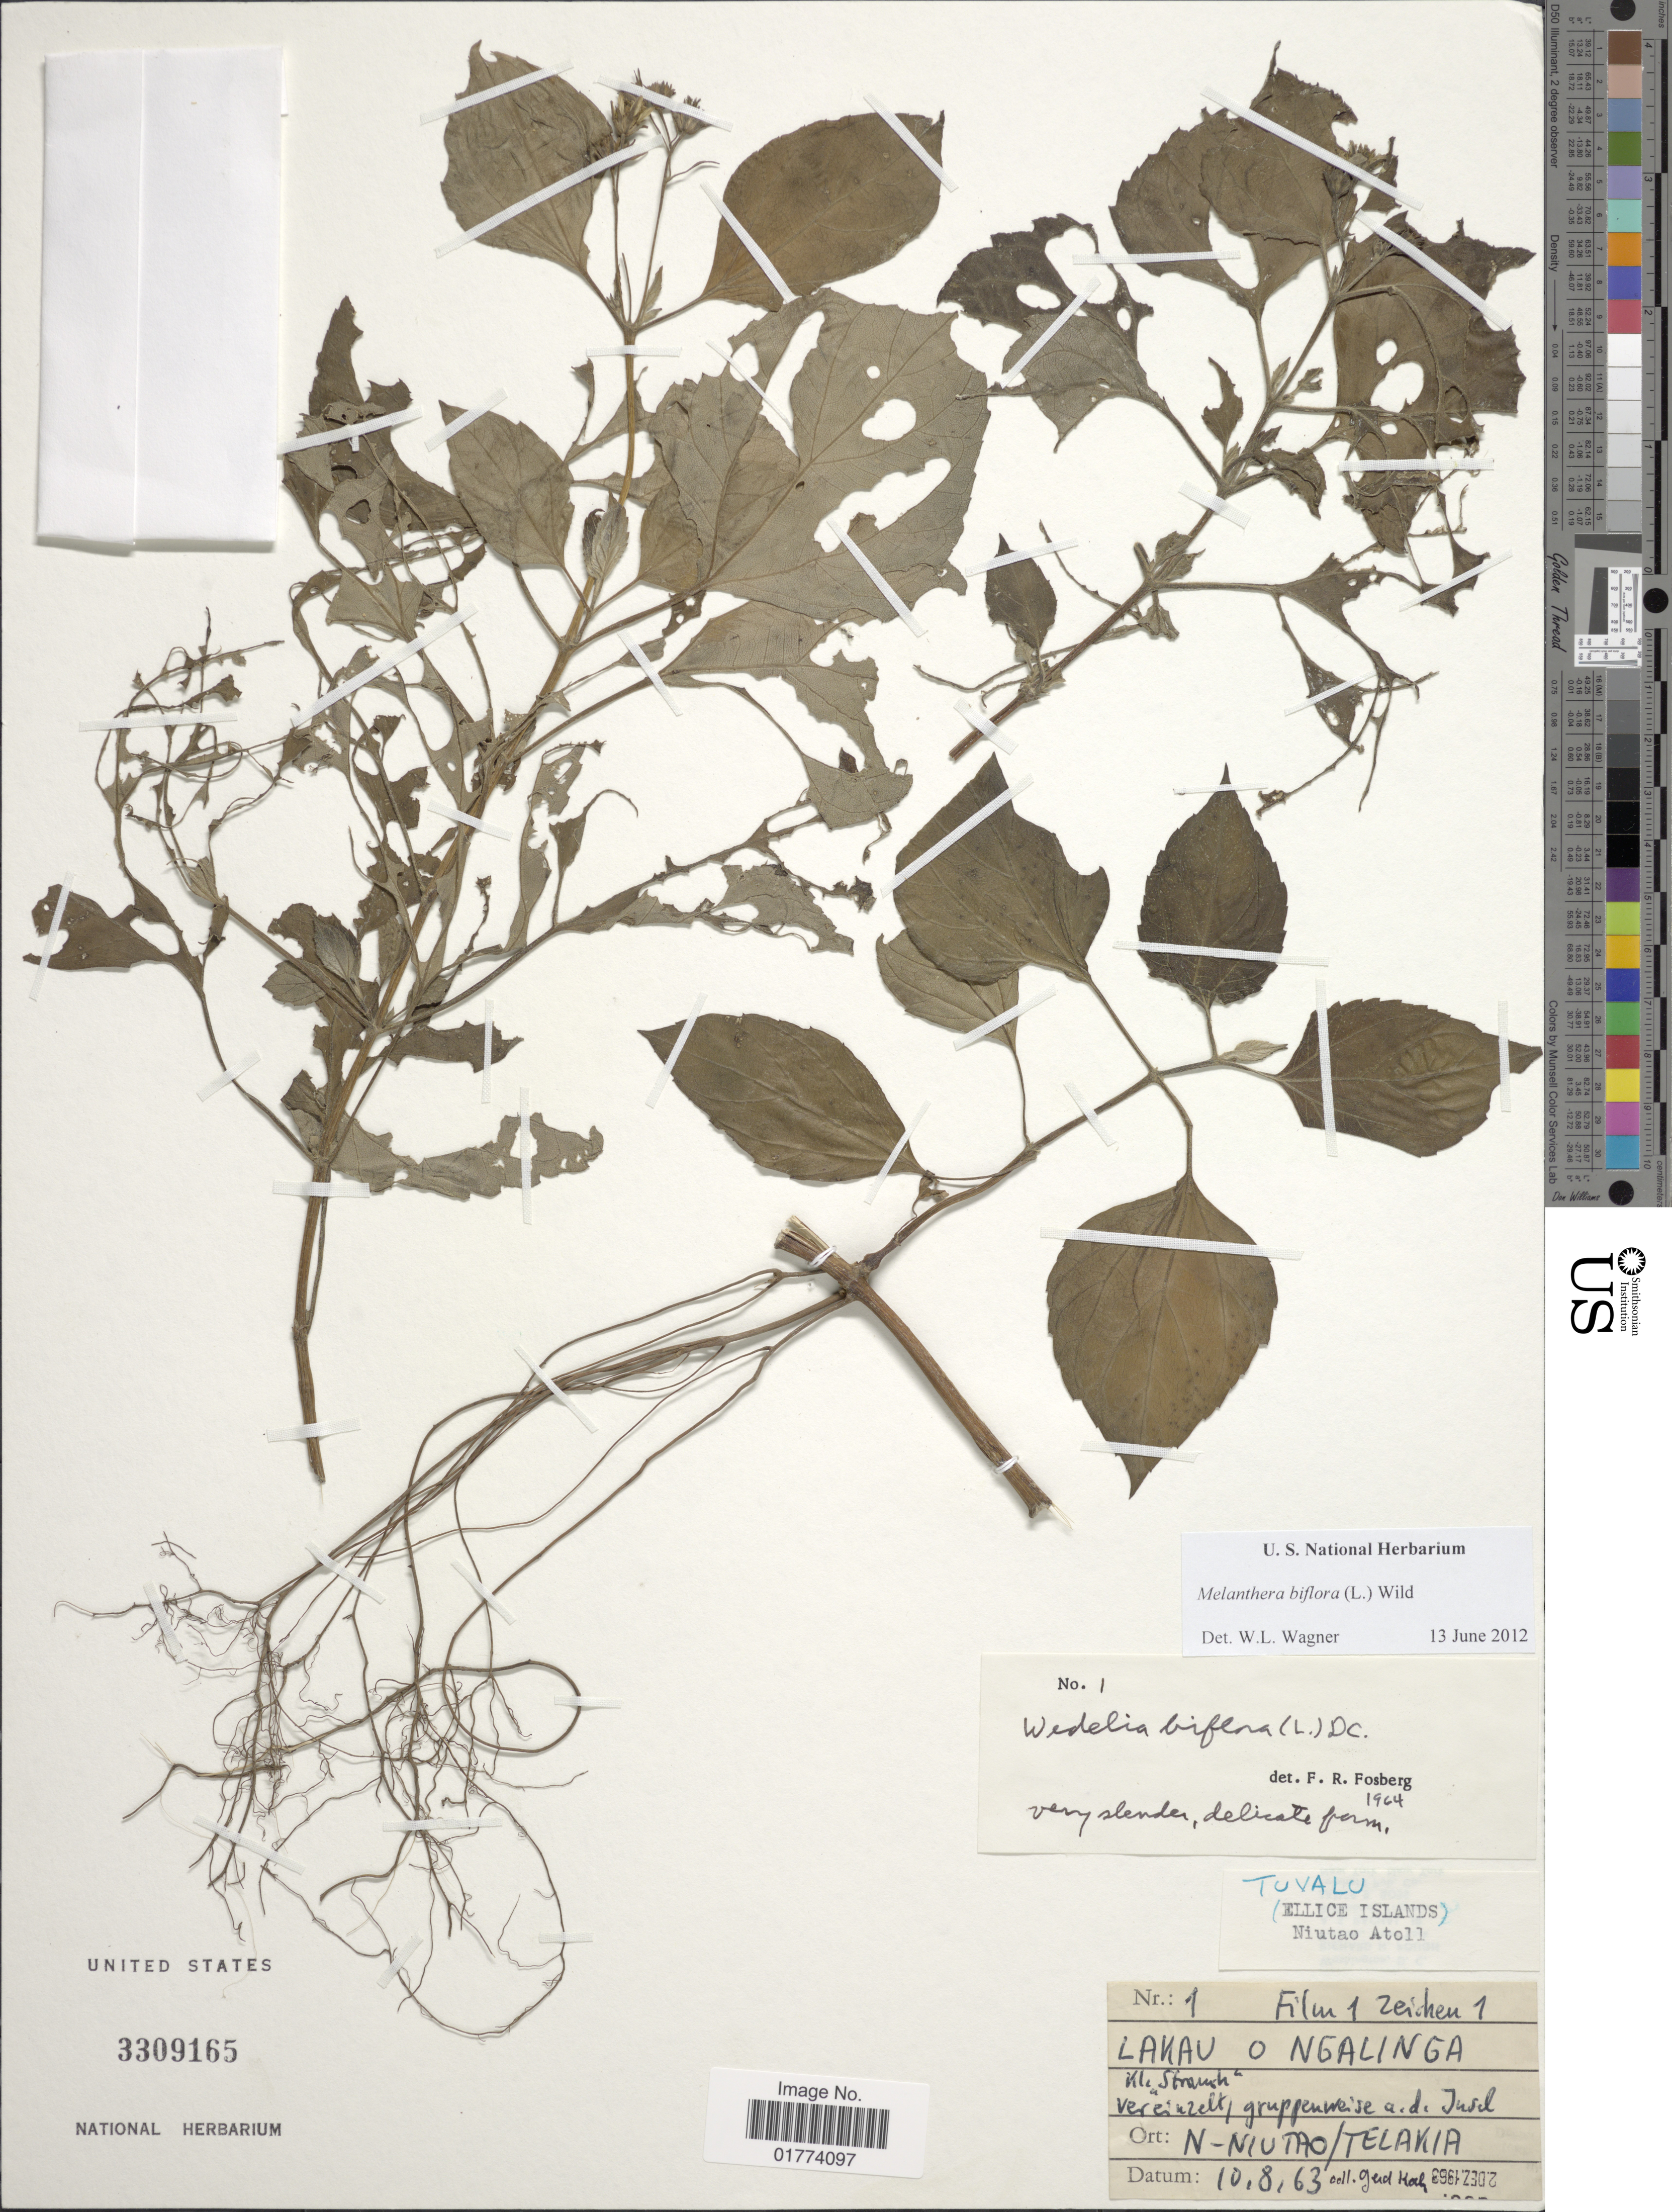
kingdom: Plantae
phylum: Tracheophyta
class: Magnoliopsida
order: Asterales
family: Asteraceae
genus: Wollastonia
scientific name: Wollastonia biflora var. biflora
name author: (L.) DC.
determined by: Wagner, W. L., (BOT), Smithsonian Institution - National Museum of Natural History (UNITED STATES)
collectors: G. Koch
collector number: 1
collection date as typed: Transcribed d/m/y: 10/8/63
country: Tuvalu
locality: Lakau o Ngalinga, Telakia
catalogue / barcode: US 3309165